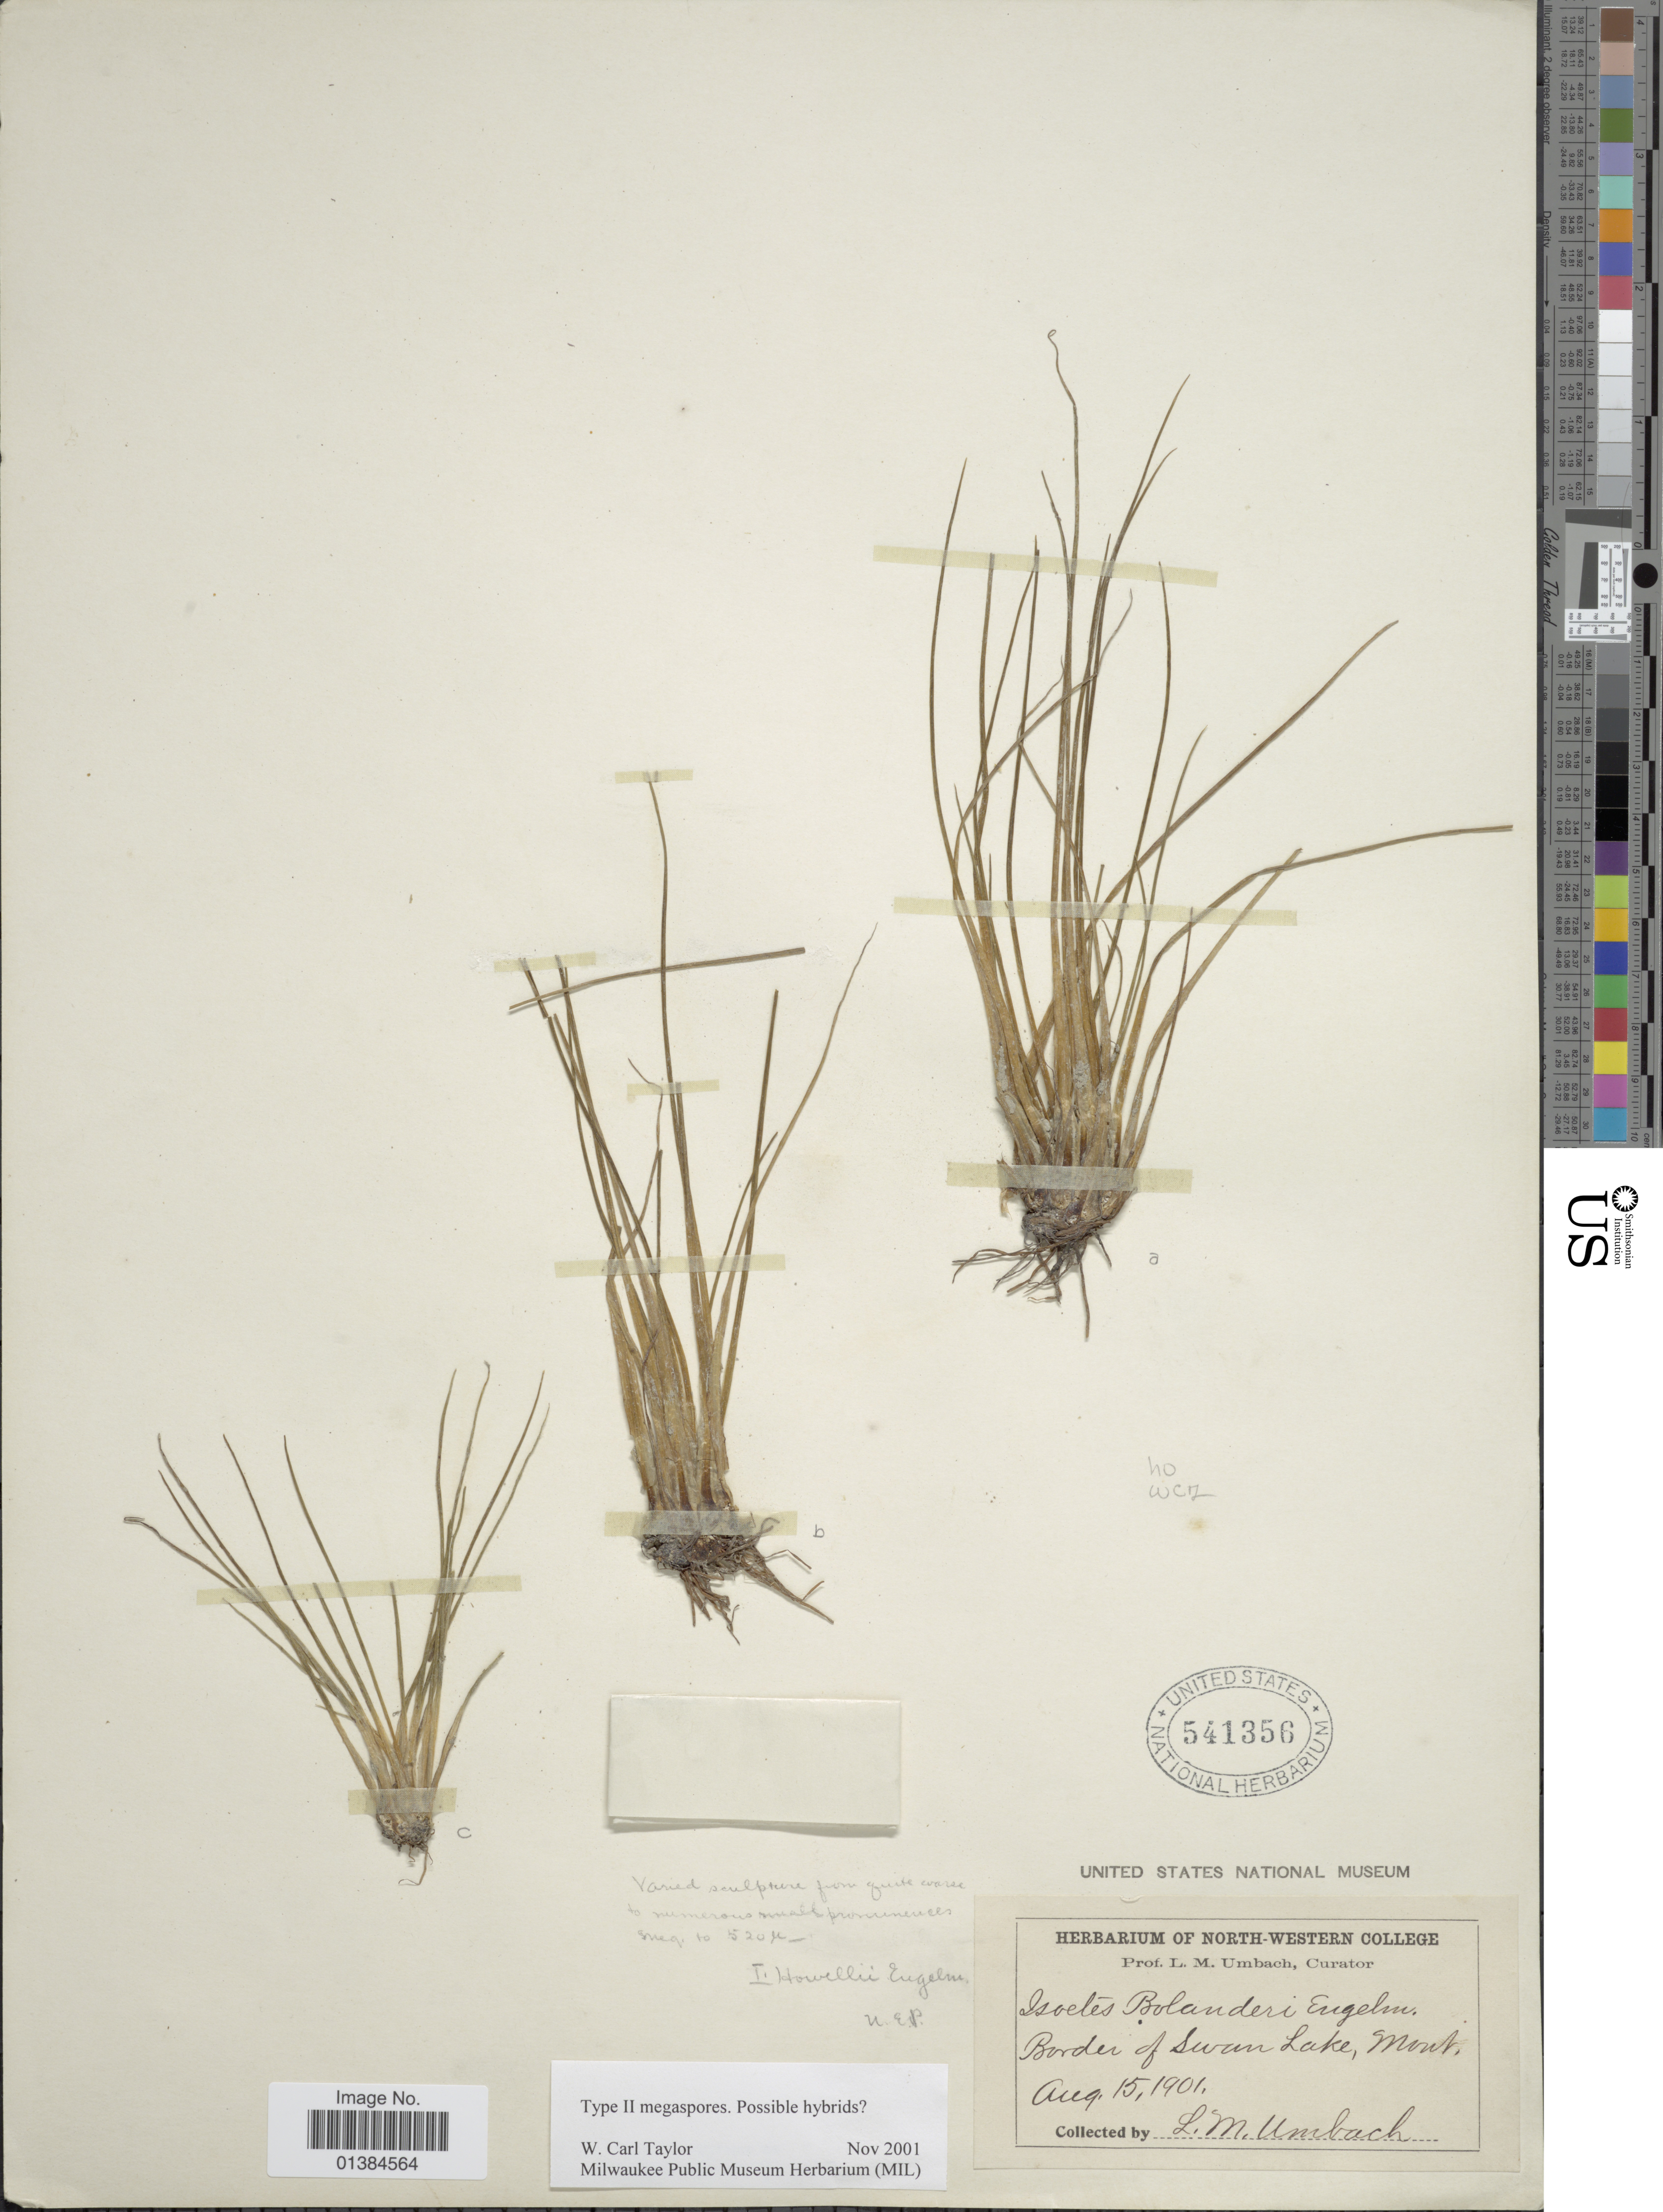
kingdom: Plantae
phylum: Tracheophyta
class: Lycopodiopsida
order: Isoetales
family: Isoetaceae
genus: Isoetes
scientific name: Isoetes howellii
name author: Engelm.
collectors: L. M. Umbach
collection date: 1901-08-15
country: United States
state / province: Montana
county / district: Lake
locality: Border of Swan Lake.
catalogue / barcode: US 541356